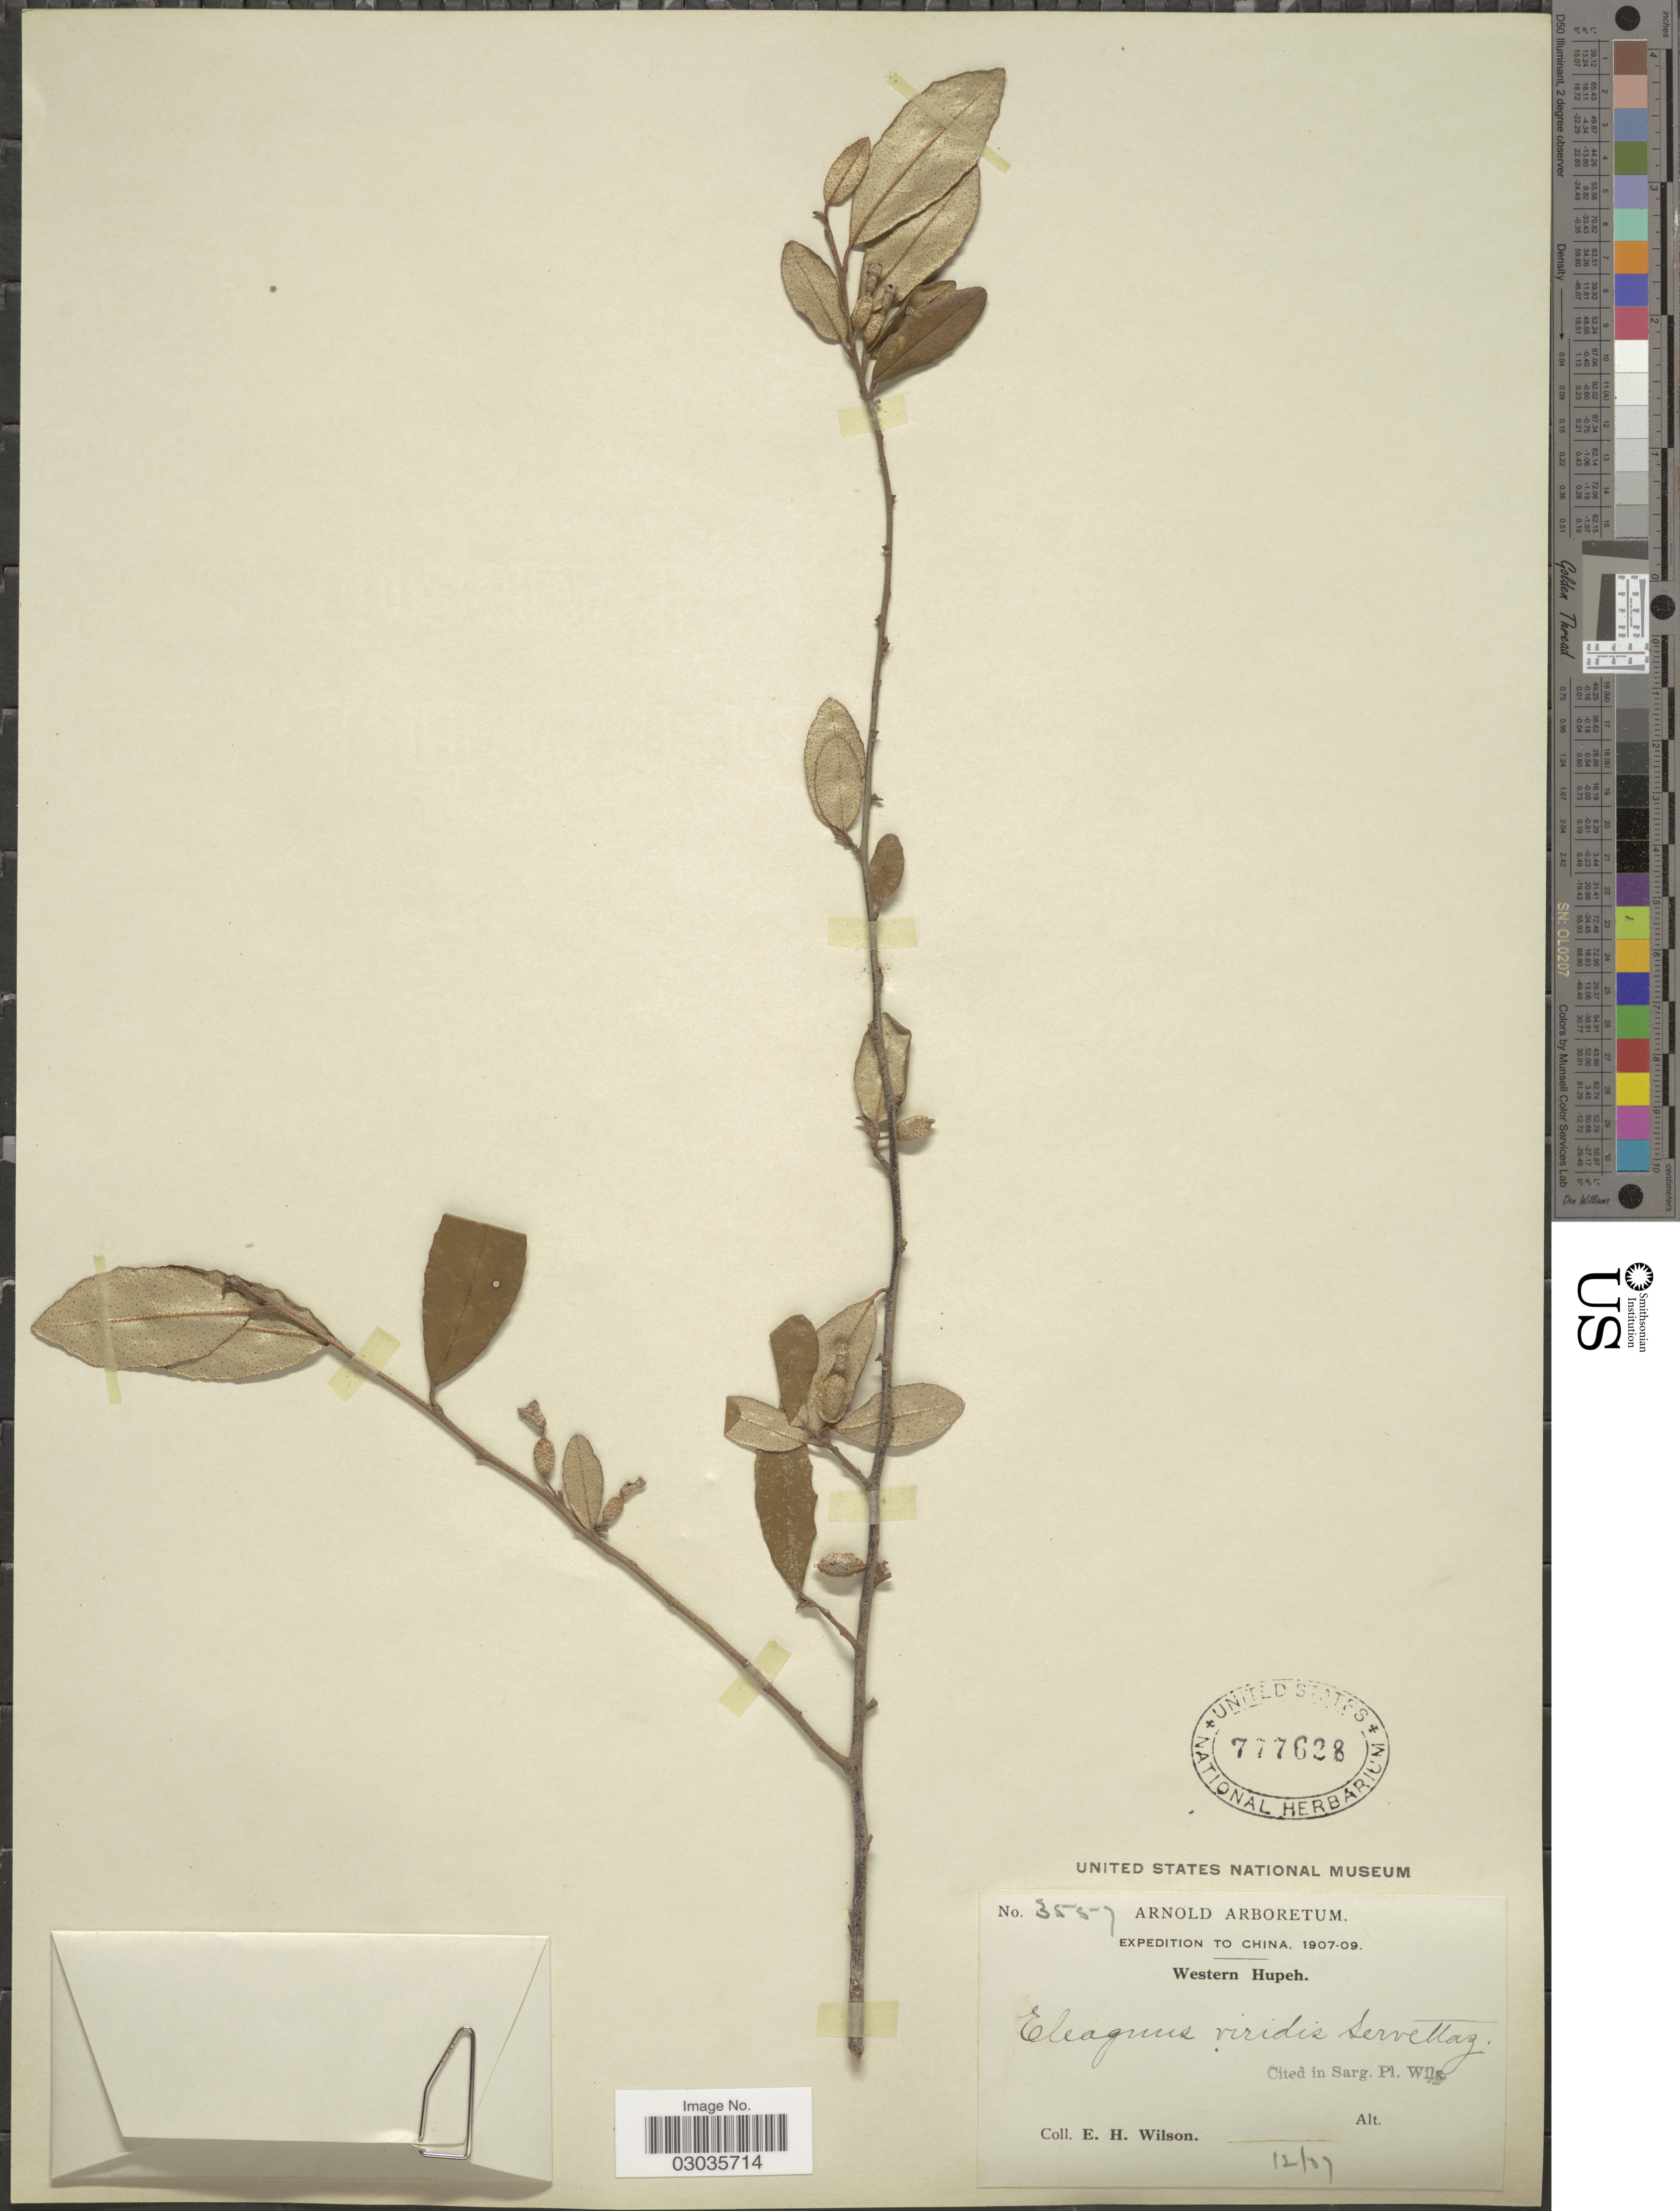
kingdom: Plantae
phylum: Tracheophyta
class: Magnoliopsida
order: Rosales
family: Elaeagnaceae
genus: Elaeagnus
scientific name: Elaeagnus viridis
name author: Servettaz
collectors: E. Wilson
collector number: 3557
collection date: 1907-12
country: China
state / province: Hubei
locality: Western Hupeh.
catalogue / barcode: US 777628